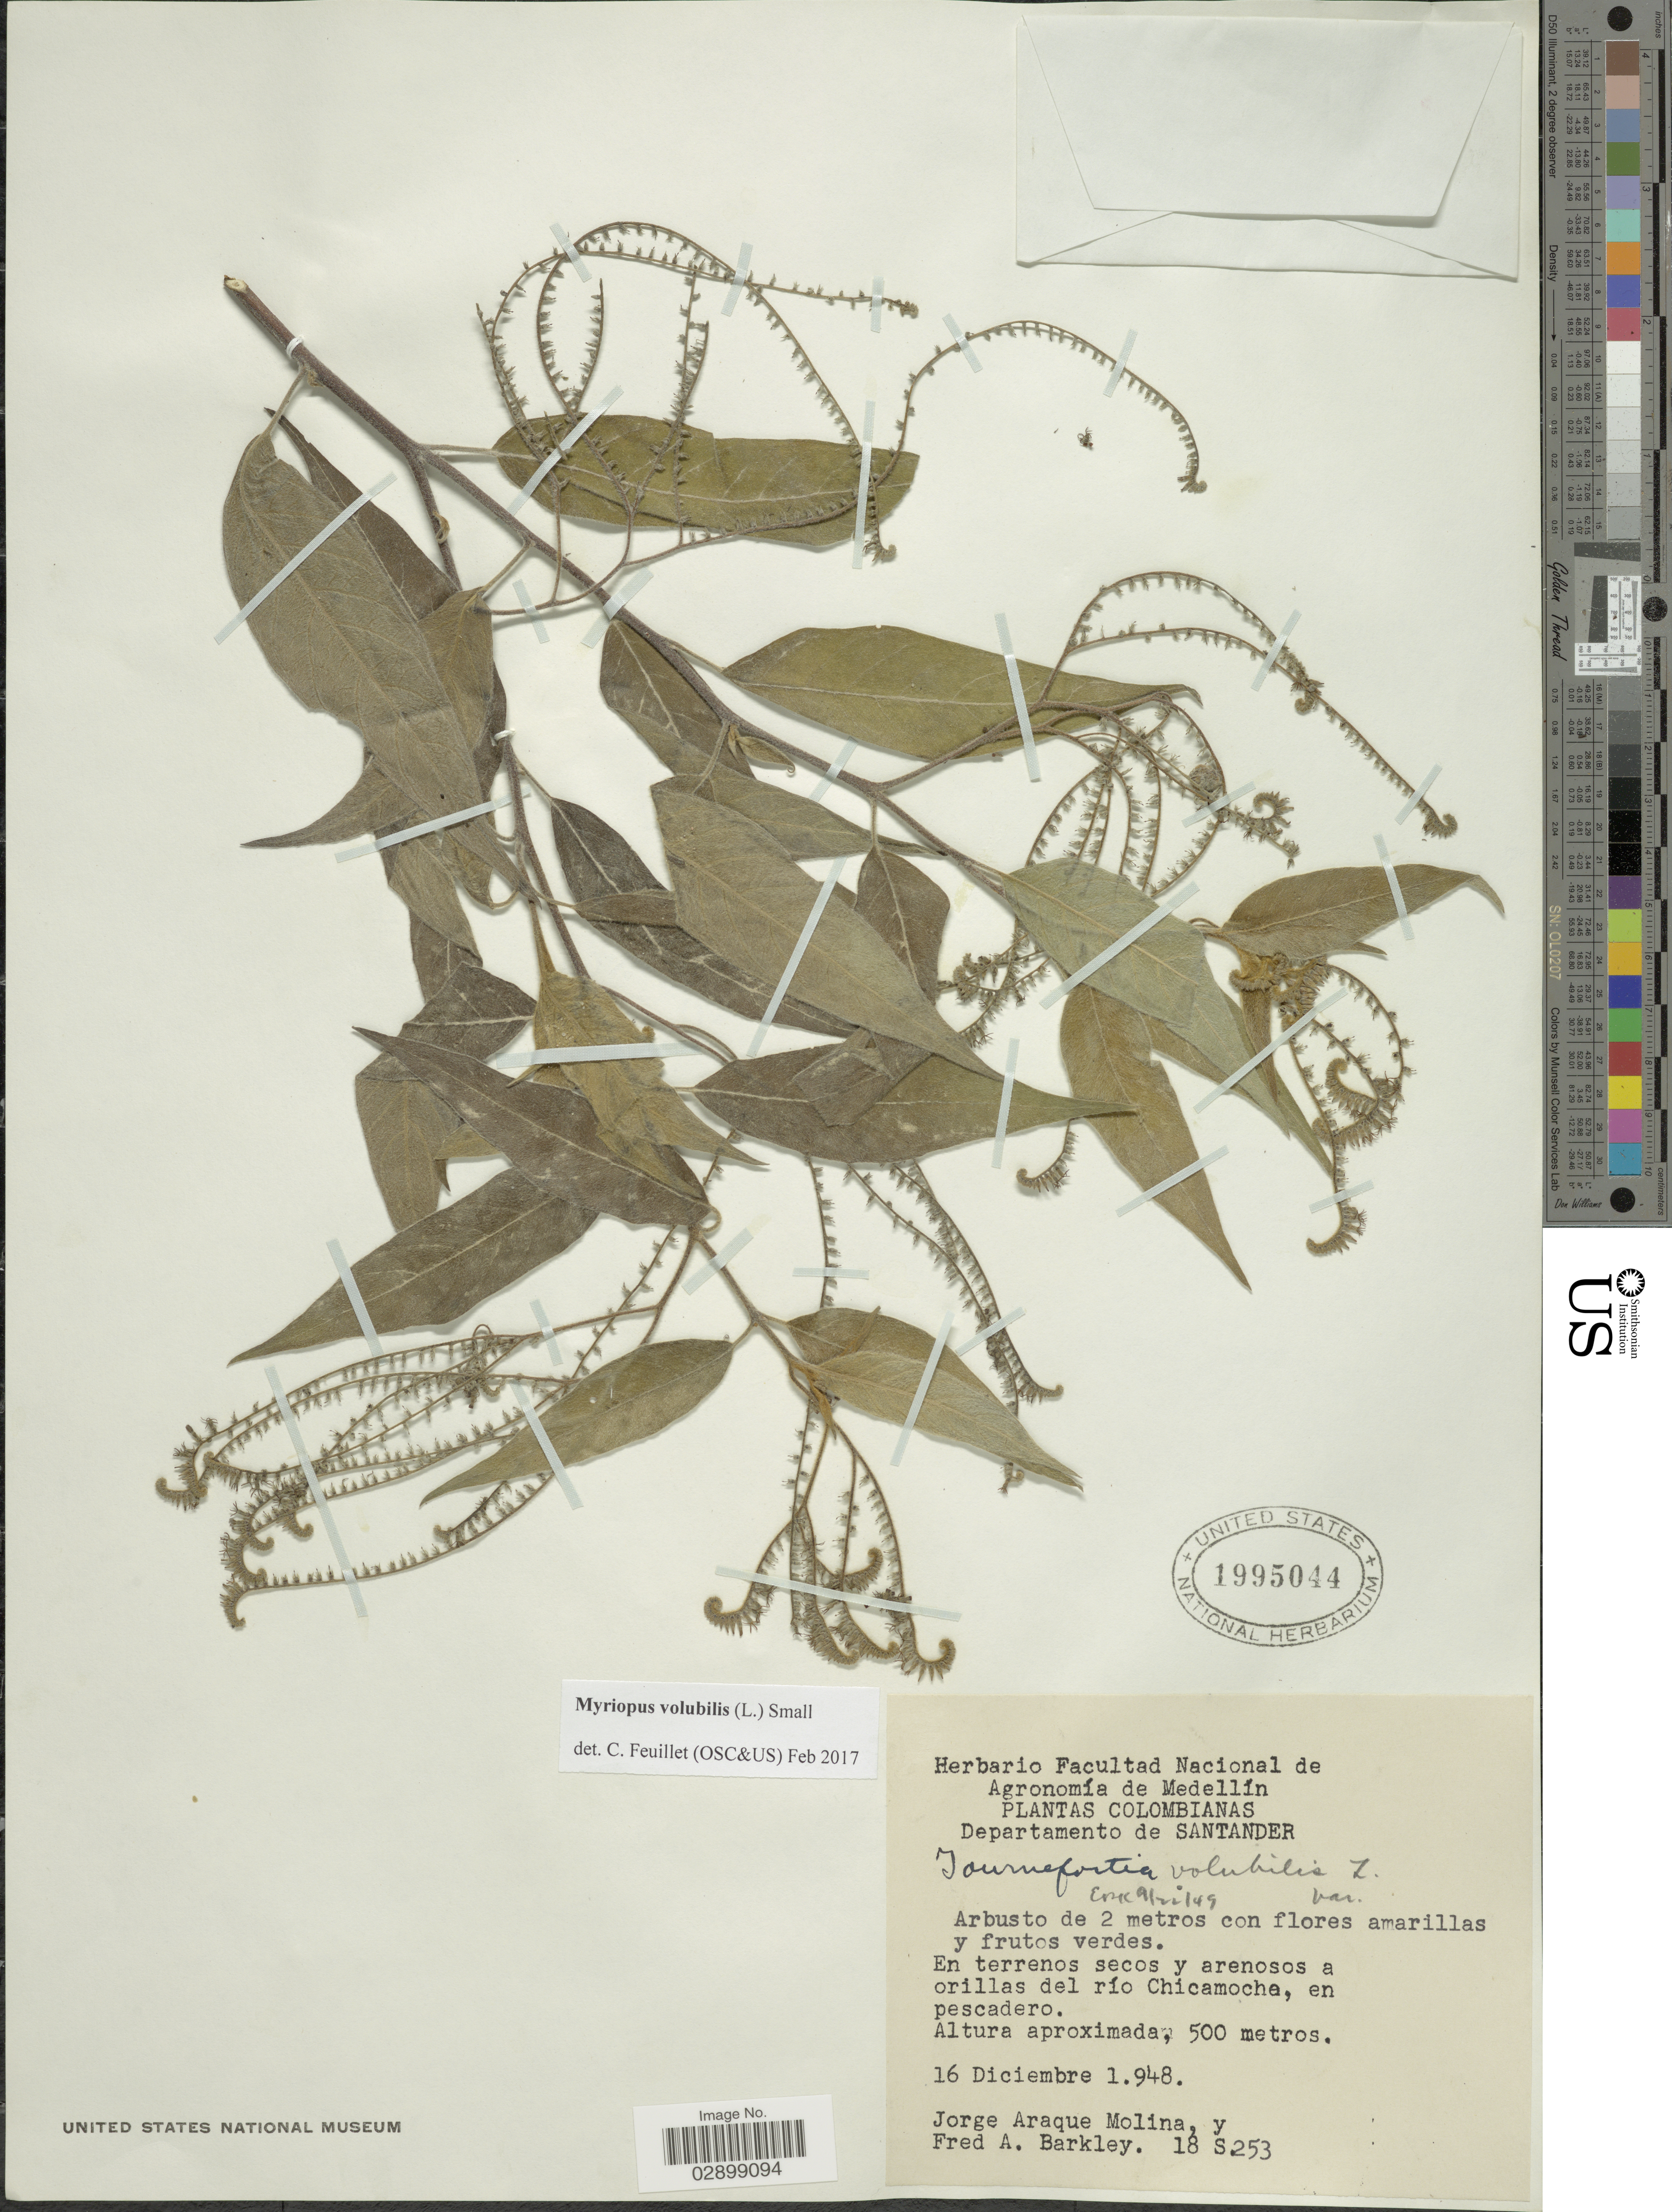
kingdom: Plantae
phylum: Tracheophyta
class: Magnoliopsida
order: Boraginales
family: Heliotropiaceae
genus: Myriopus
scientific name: Myriopus volubilis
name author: (L.) Small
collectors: J. A. Molina & F. A. Barkley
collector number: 18S253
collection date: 1948-12-16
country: Colombia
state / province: Santander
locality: Departamento de Santander. En terrenos secos y arenosos a orillas del río Chicamocha, en pescadero.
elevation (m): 500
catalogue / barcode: US 1995044